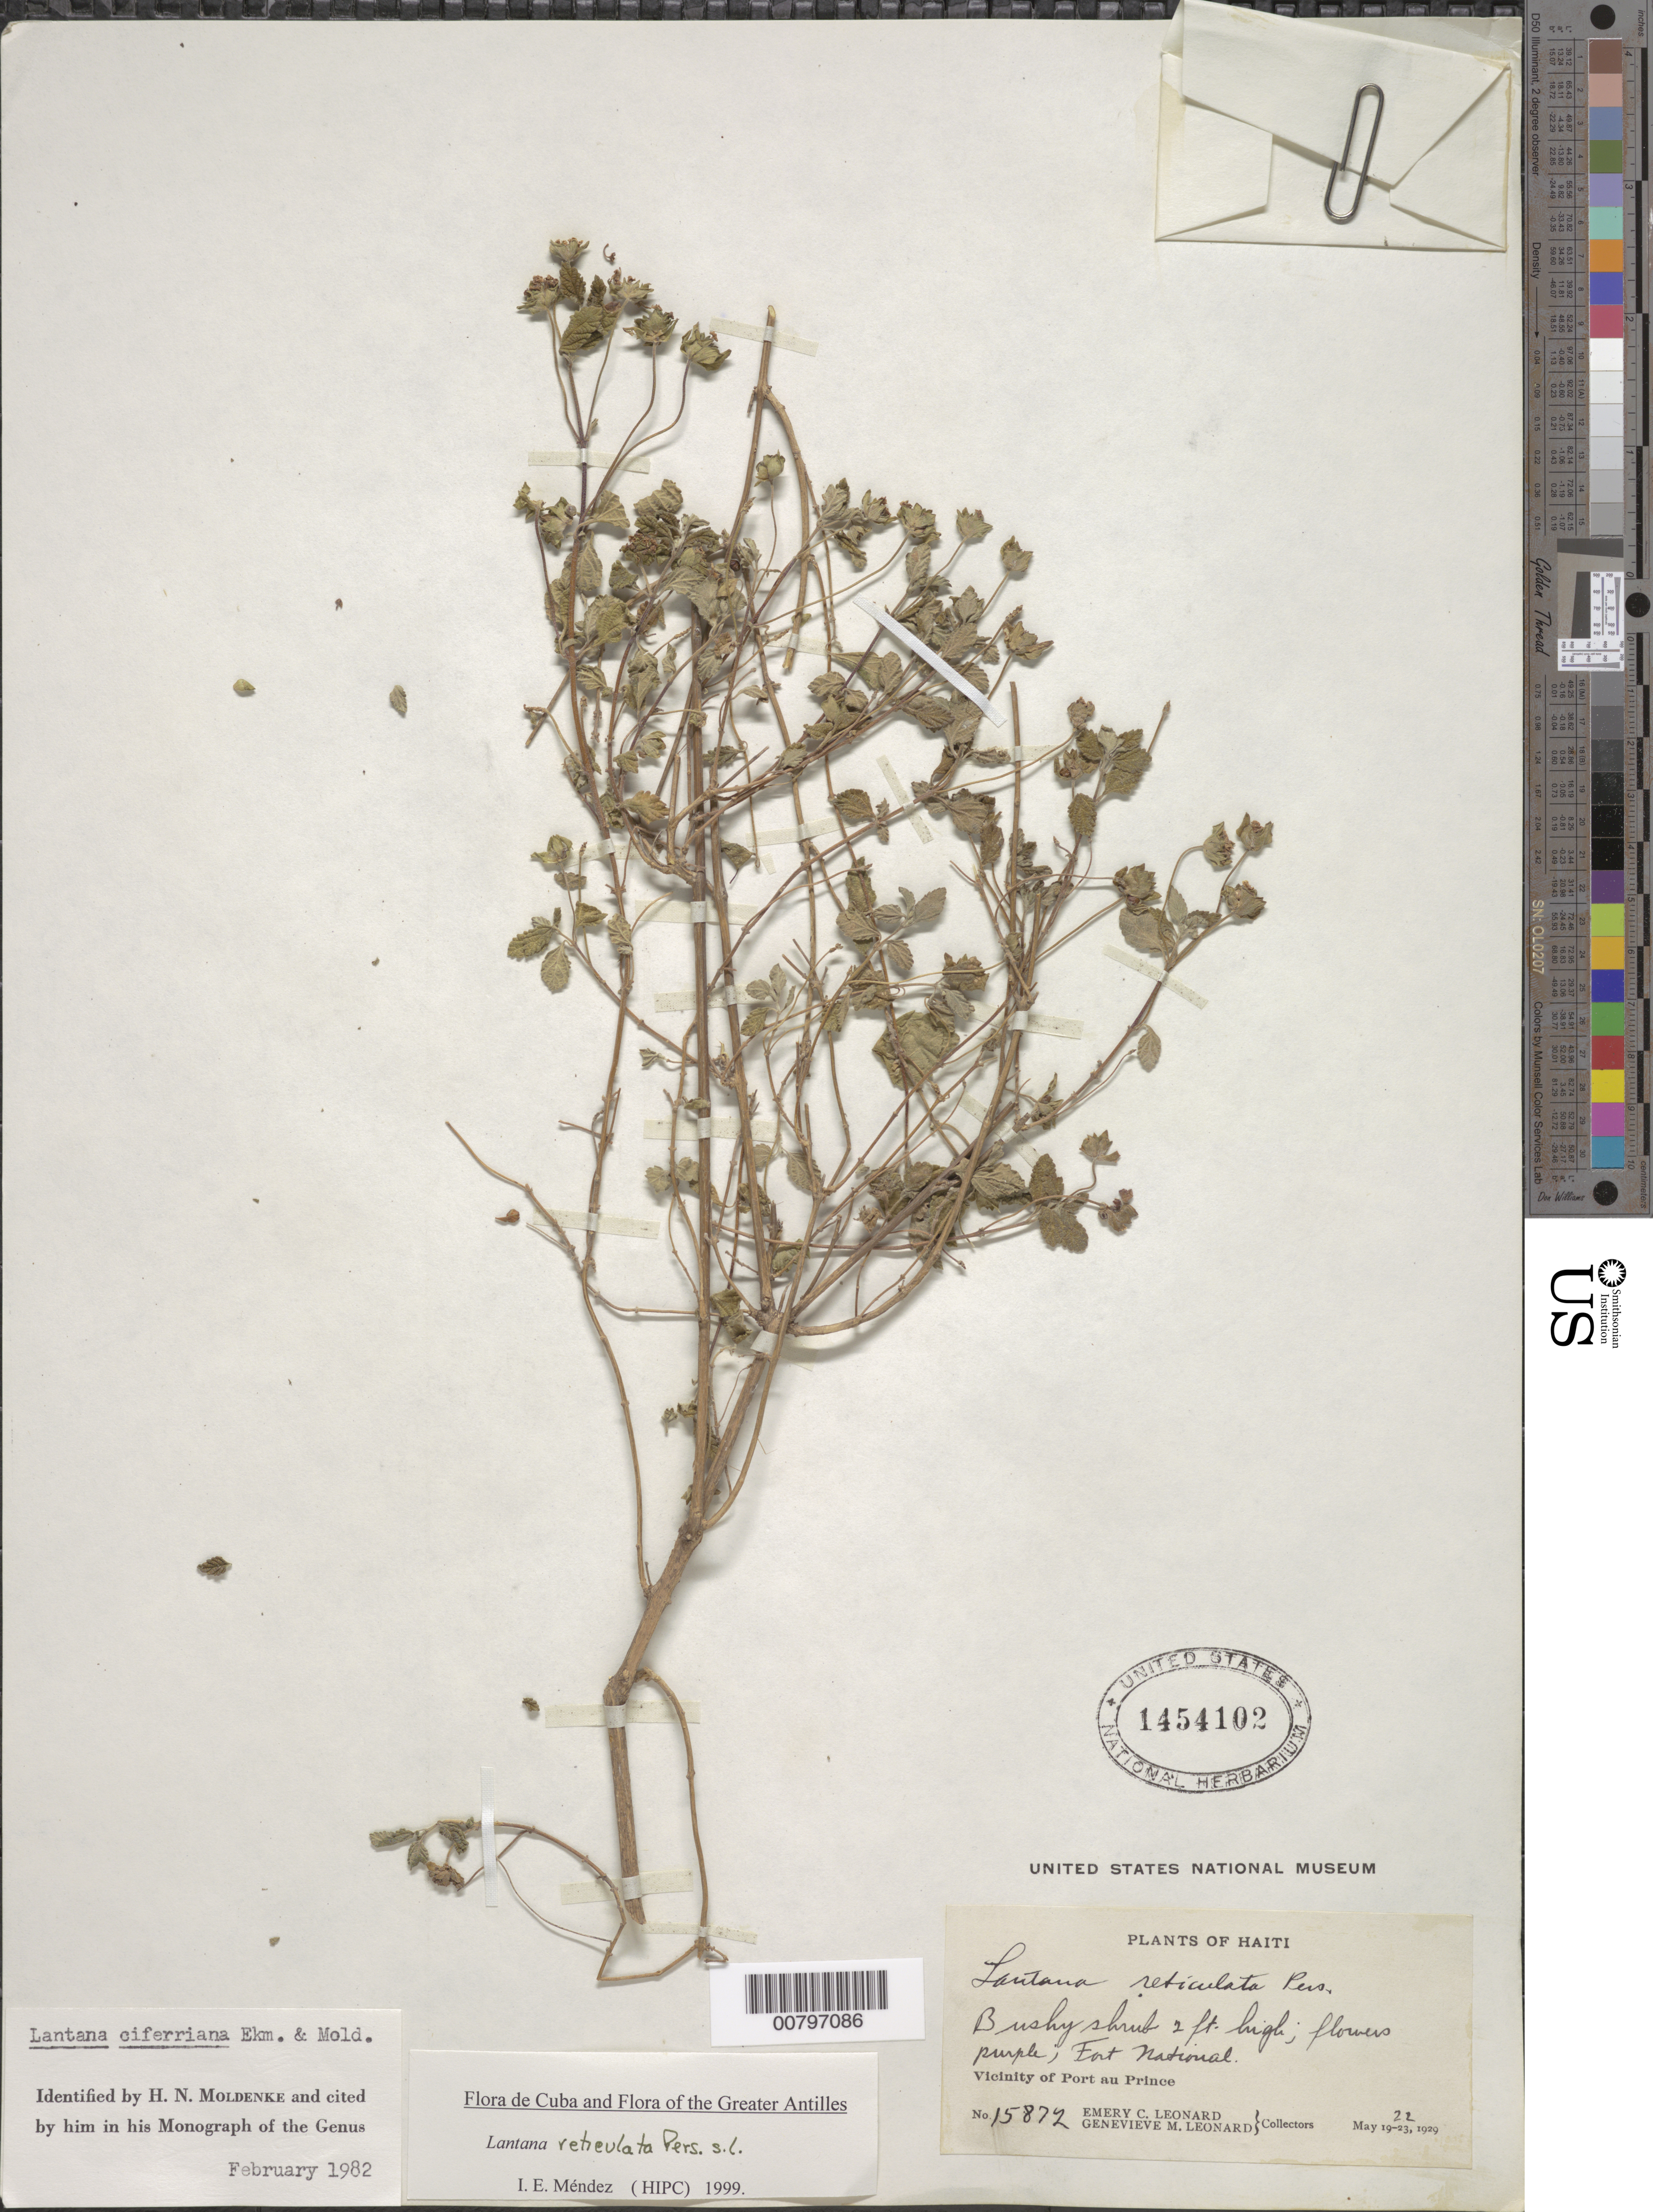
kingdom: Plantae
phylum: Tracheophyta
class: Magnoliopsida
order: Lamiales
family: Verbenaceae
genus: Lantana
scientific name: Lantana reticulata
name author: Pers.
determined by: Méndez, Isidro E., (HIPC)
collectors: E. C. Leonard & G. M. Leonard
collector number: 15872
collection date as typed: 22 May 1929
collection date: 1929-05-22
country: Haiti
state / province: Ouest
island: Hispaniola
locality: Vicinity of Port-au-Prince, Fort National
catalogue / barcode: US 1454102